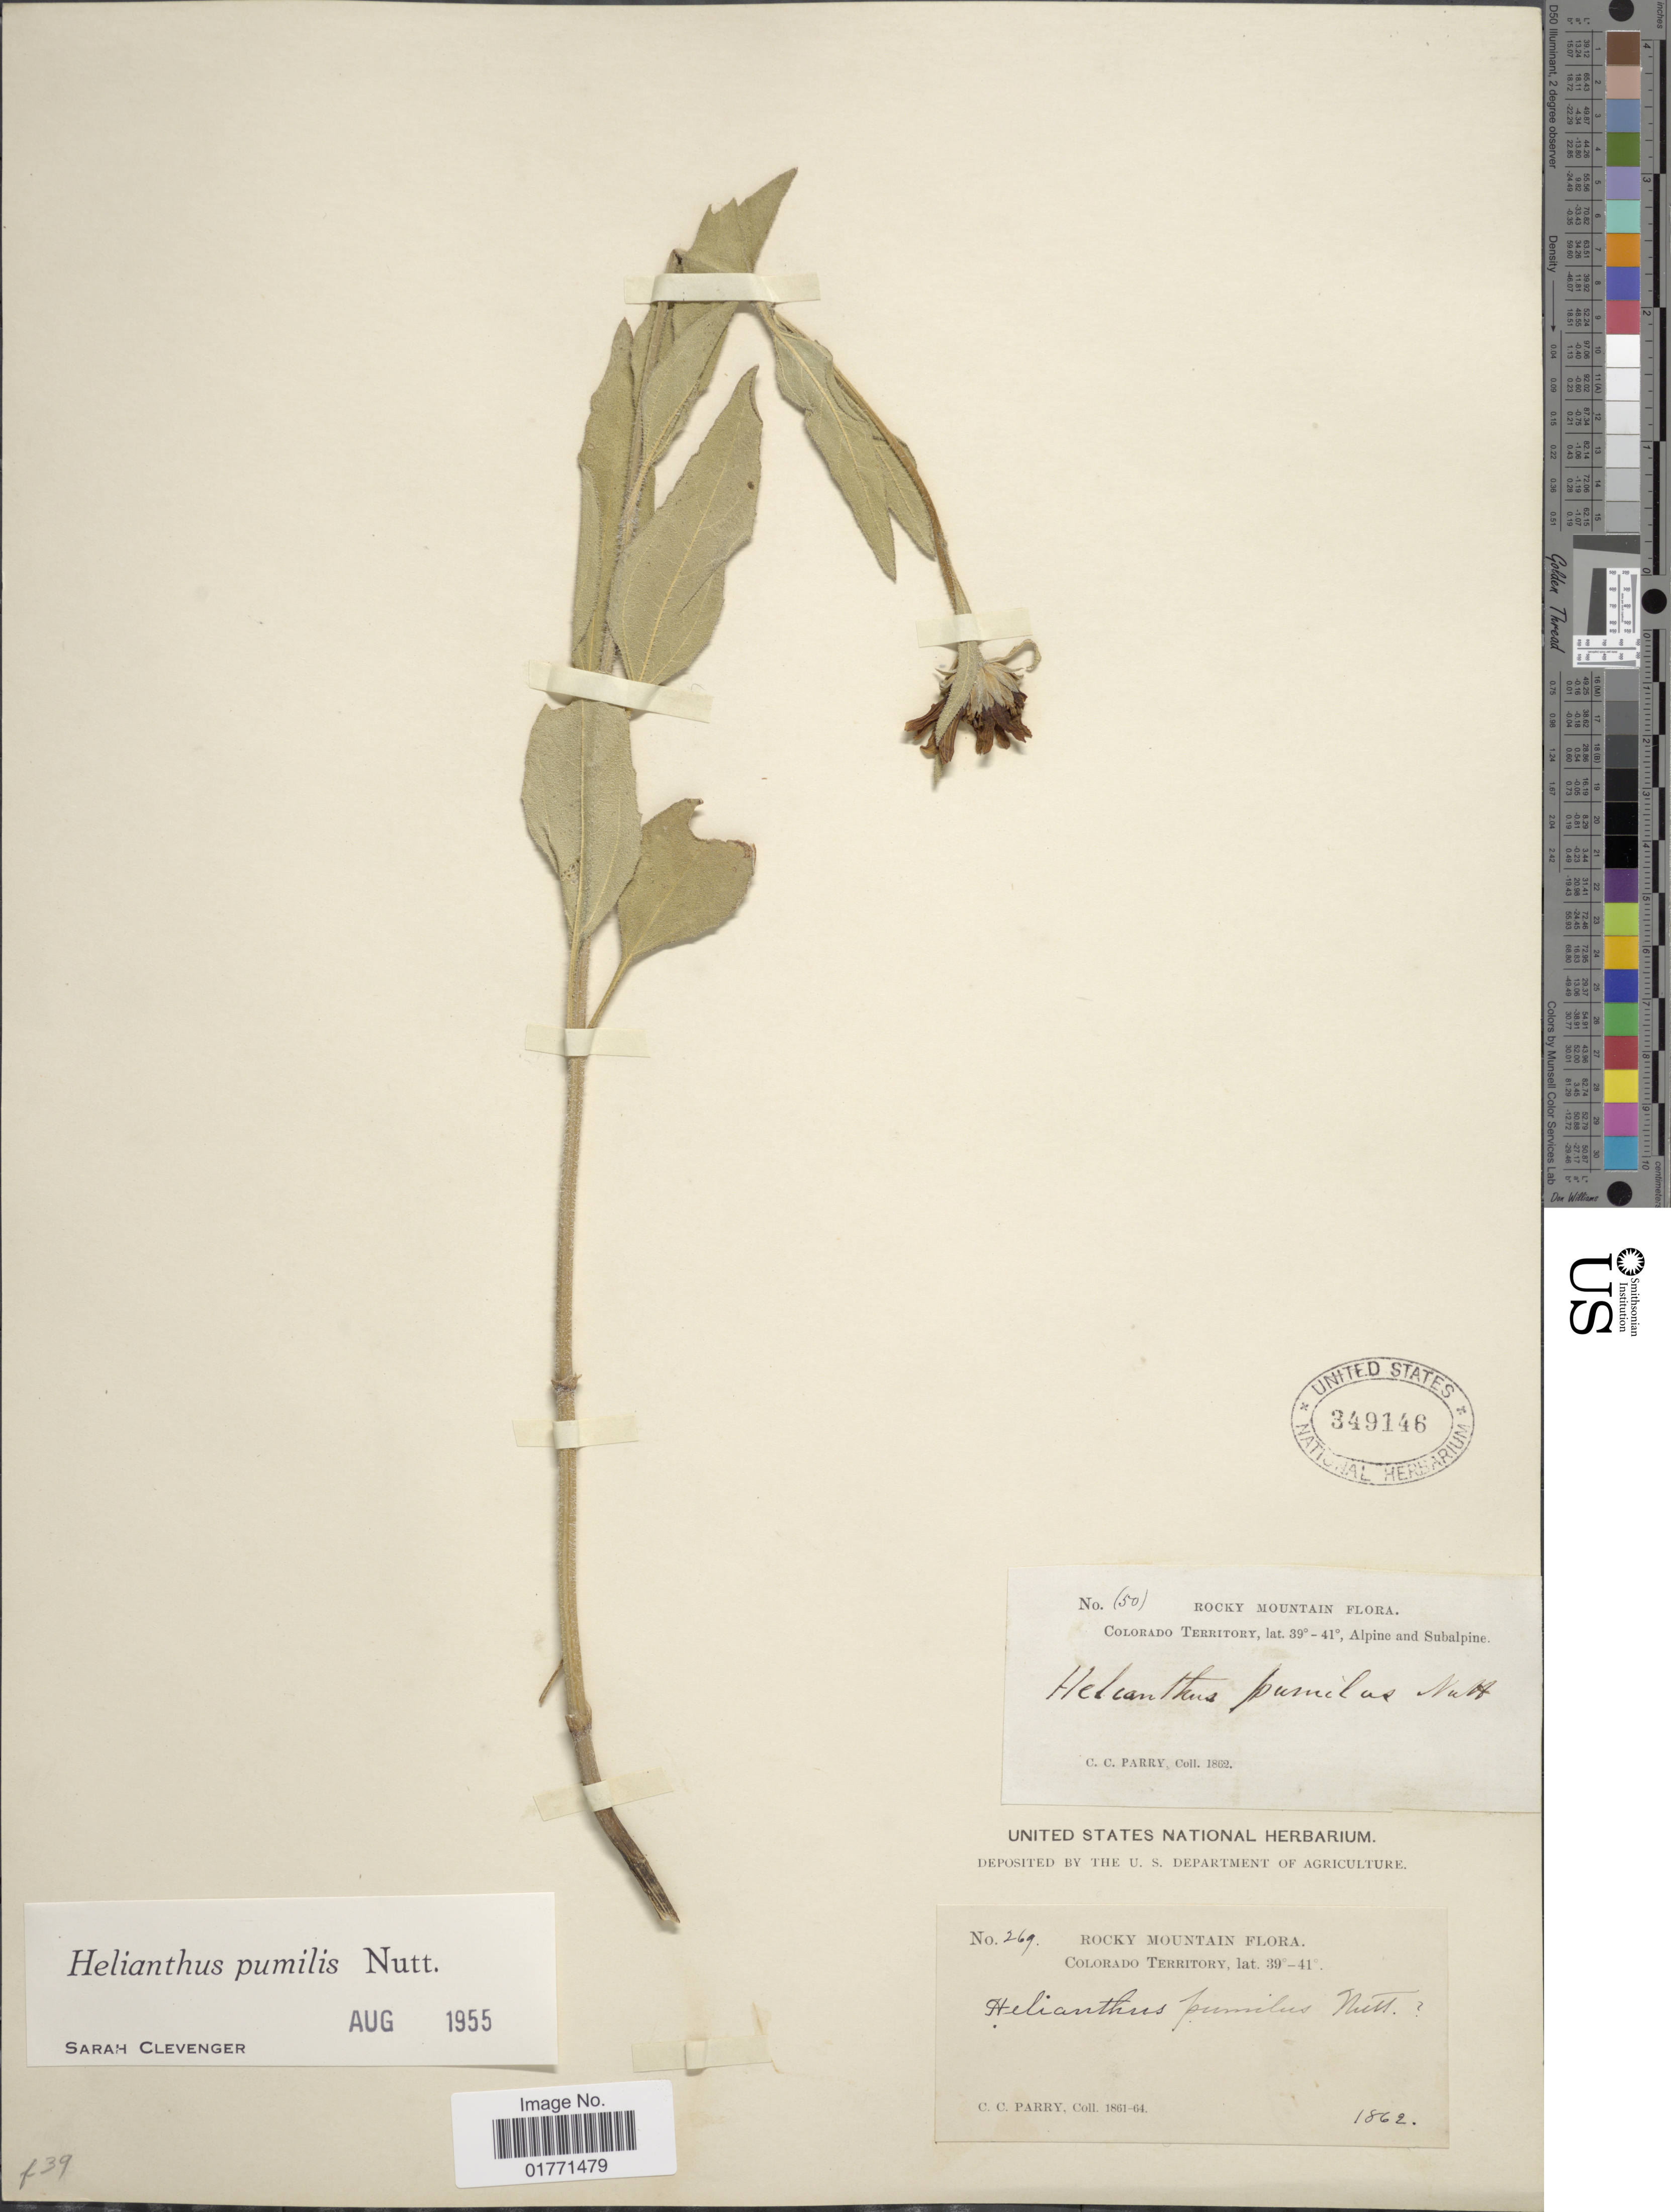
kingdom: Plantae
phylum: Tracheophyta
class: Magnoliopsida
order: Asterales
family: Asteraceae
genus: Helianthus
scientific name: Helianthus pumilis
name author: Nutt.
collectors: C. C. Parry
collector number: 269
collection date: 1862/1864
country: United States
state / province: Colorado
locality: Rocky Mountain. Colorado Territory.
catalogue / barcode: US 349146